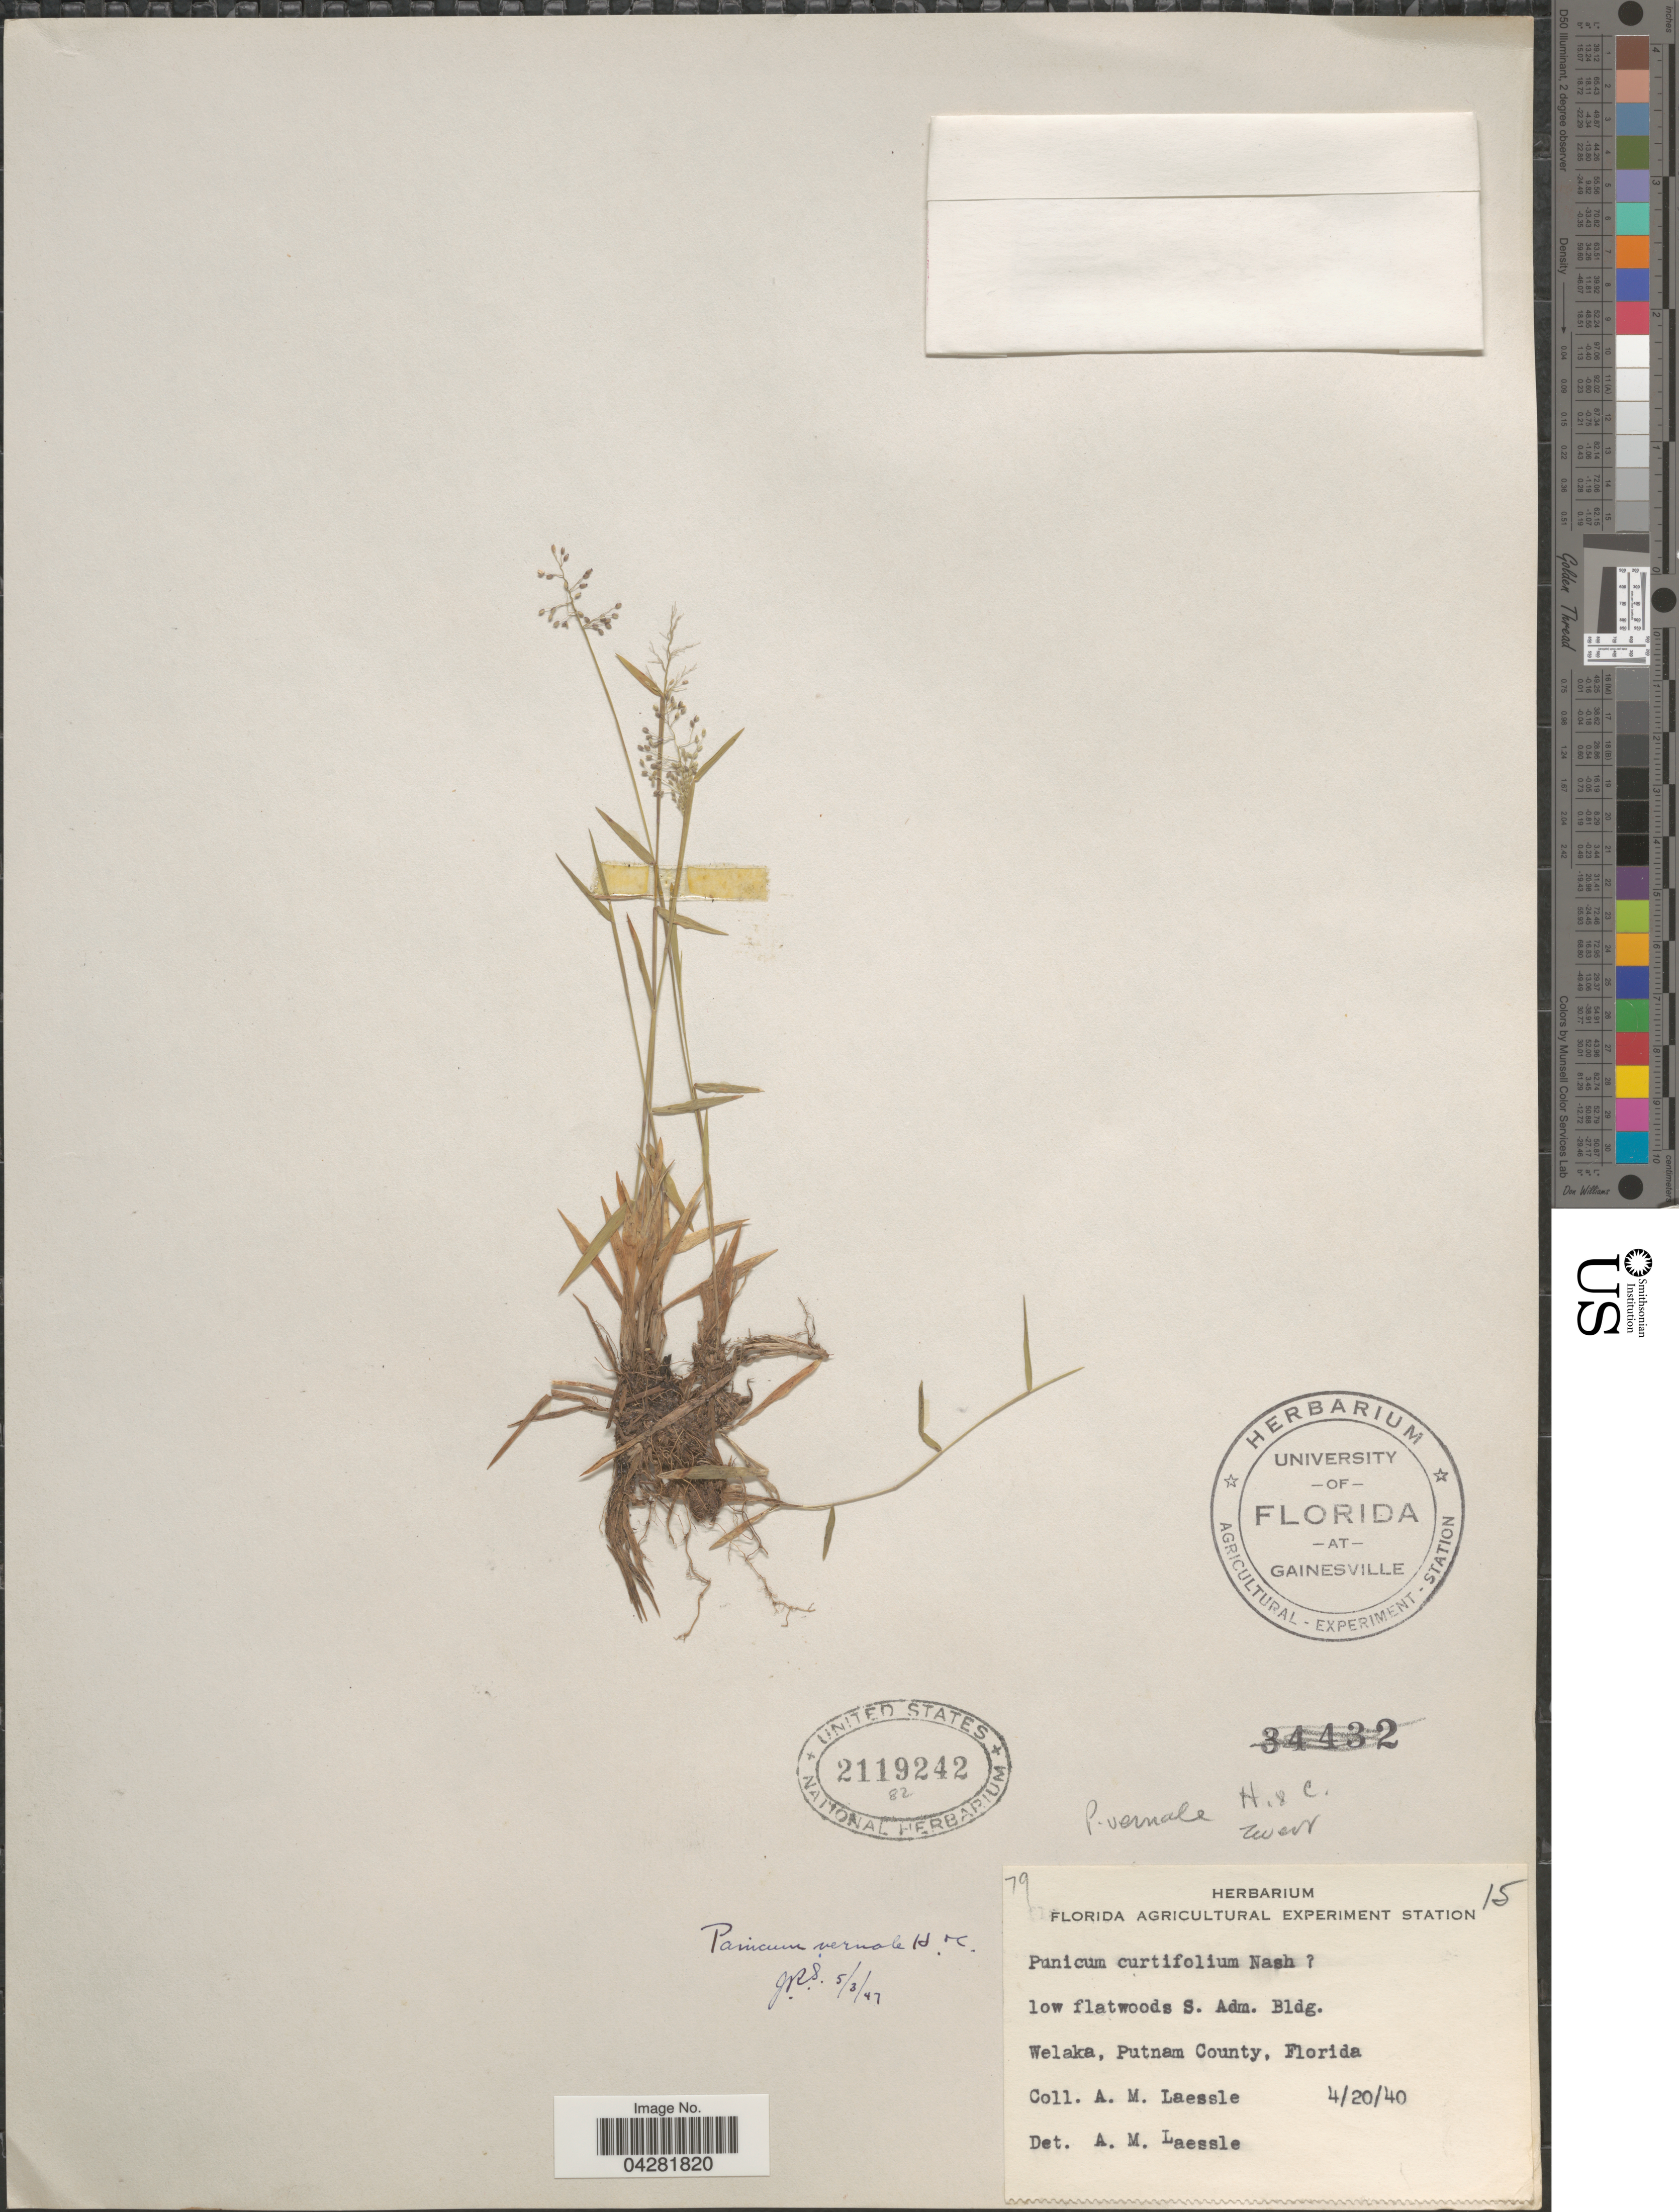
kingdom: Plantae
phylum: Tracheophyta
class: Liliopsida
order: Poales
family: Poaceae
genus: Dichanthelium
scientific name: Dichanthelium ensifolium var. ensifolium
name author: (Baldwin ex Elliot) Gould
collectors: A. Laessle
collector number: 79/15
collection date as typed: Transcribed d/m/y: 20/4/40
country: United States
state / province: Florida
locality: S. Adm. Bldg. Welaka, Putnam County.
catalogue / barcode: US 2119242